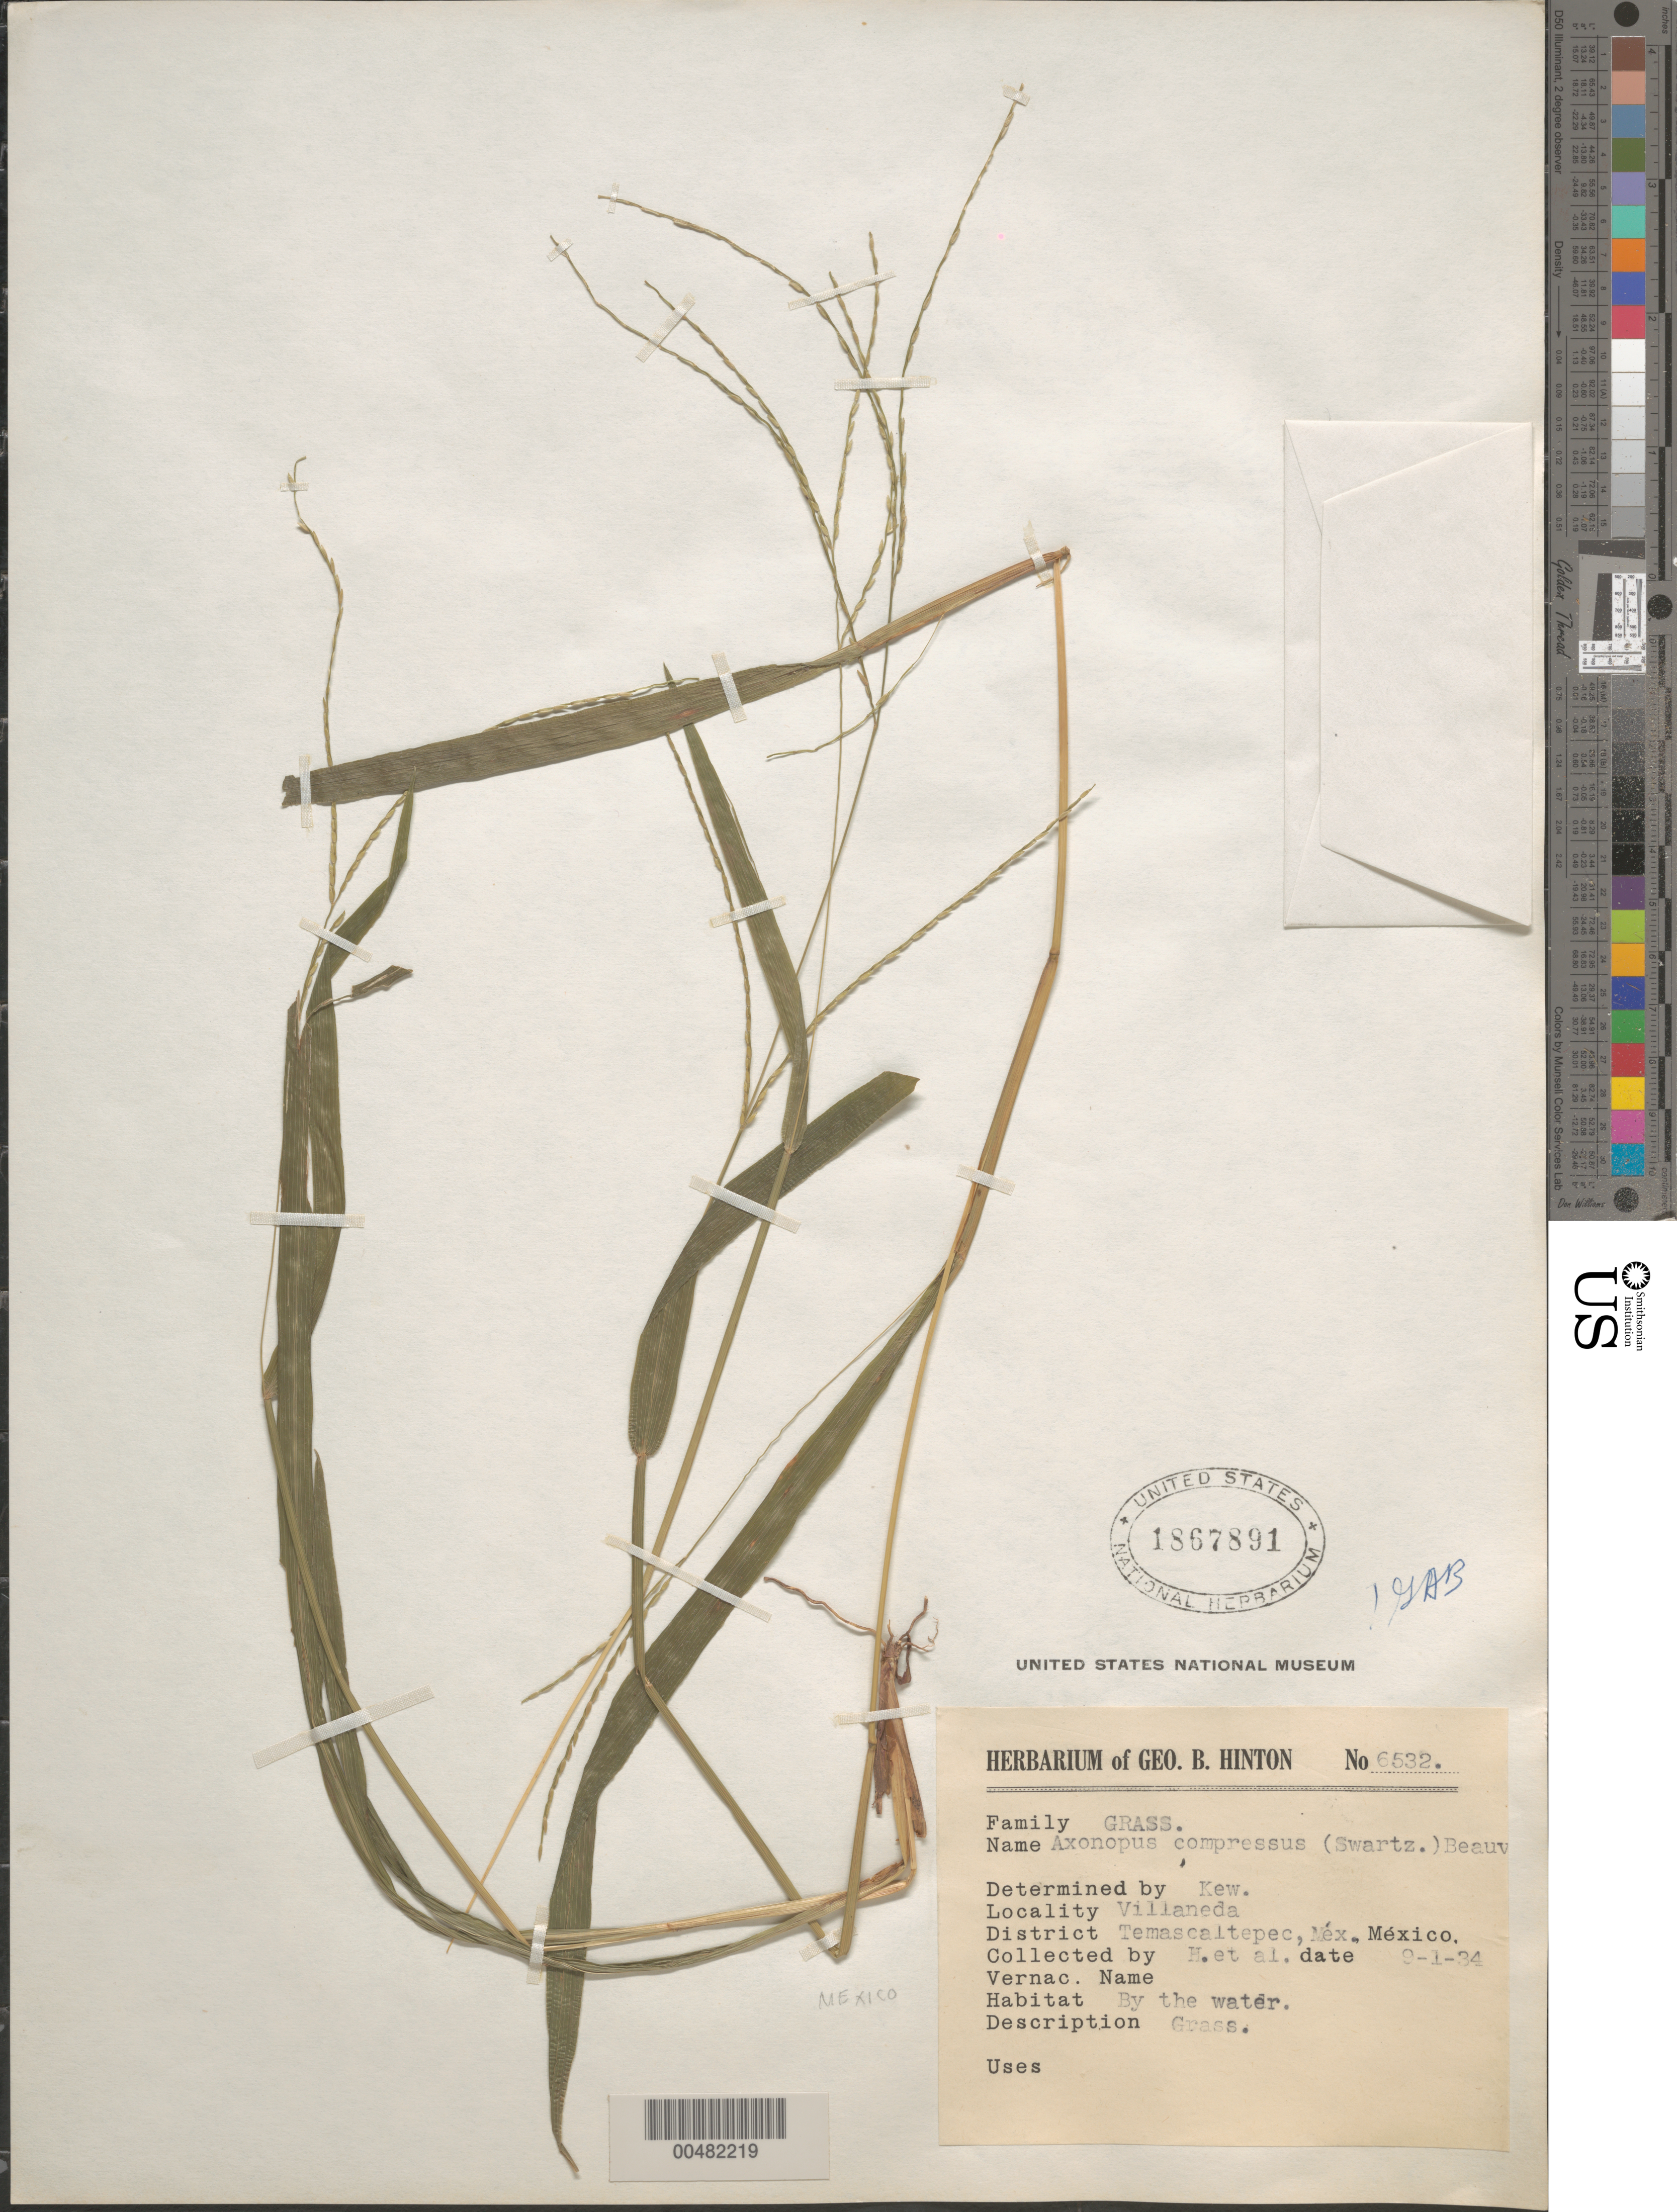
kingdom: Plantae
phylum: Tracheophyta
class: Liliopsida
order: Poales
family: Poaceae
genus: Axonopus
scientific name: Axonopus compressus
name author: (Sw.) P. Beauv.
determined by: Black, G. A.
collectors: G. B. Hinton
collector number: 6532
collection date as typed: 1 Sep 1934 to 9 Jan 1934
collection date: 1934-01-09/1934-09-01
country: Mexico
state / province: México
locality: Temascaltepec Dist., Villaneda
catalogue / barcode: US 1867891